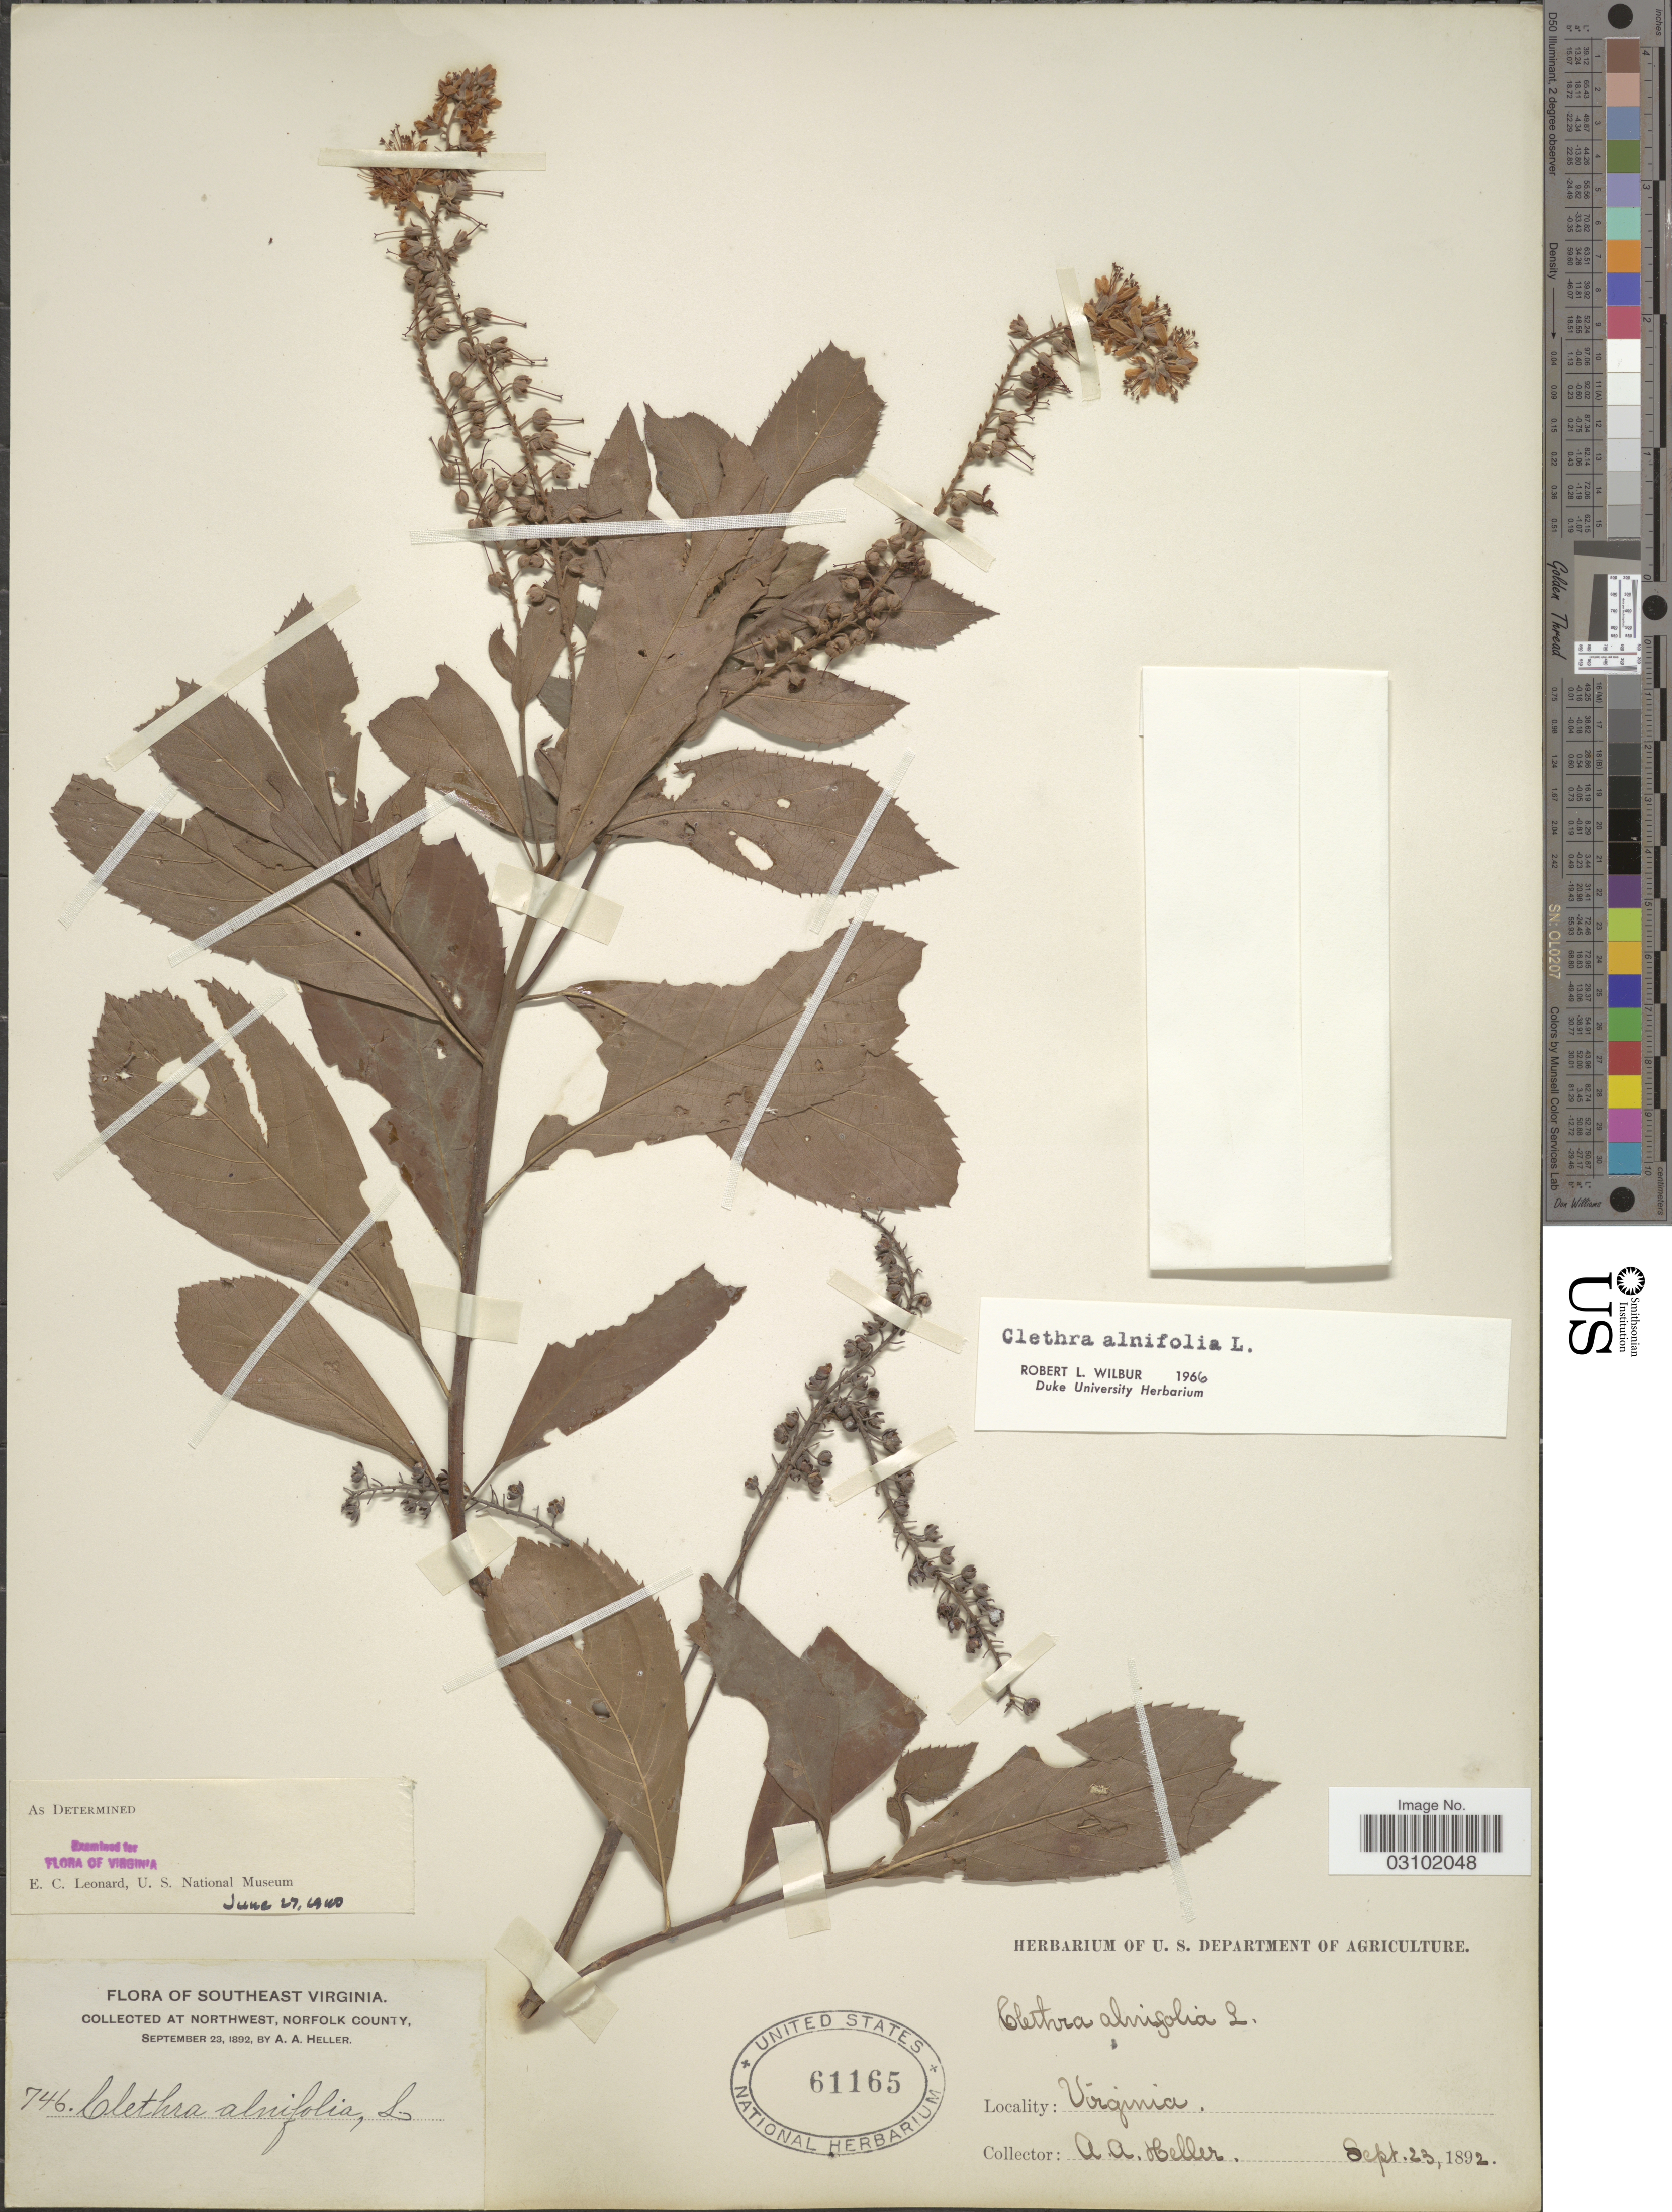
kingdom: Plantae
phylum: Tracheophyta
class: Magnoliopsida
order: Ericales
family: Clethraceae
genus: Clethra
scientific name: Clethra alnifolia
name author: L.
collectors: A. A. Heller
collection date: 1892-09-23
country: United States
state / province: Virginia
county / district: City of Norfolk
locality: Southeast Virginia, at Northwest, Norfolk County.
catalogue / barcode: US 61165